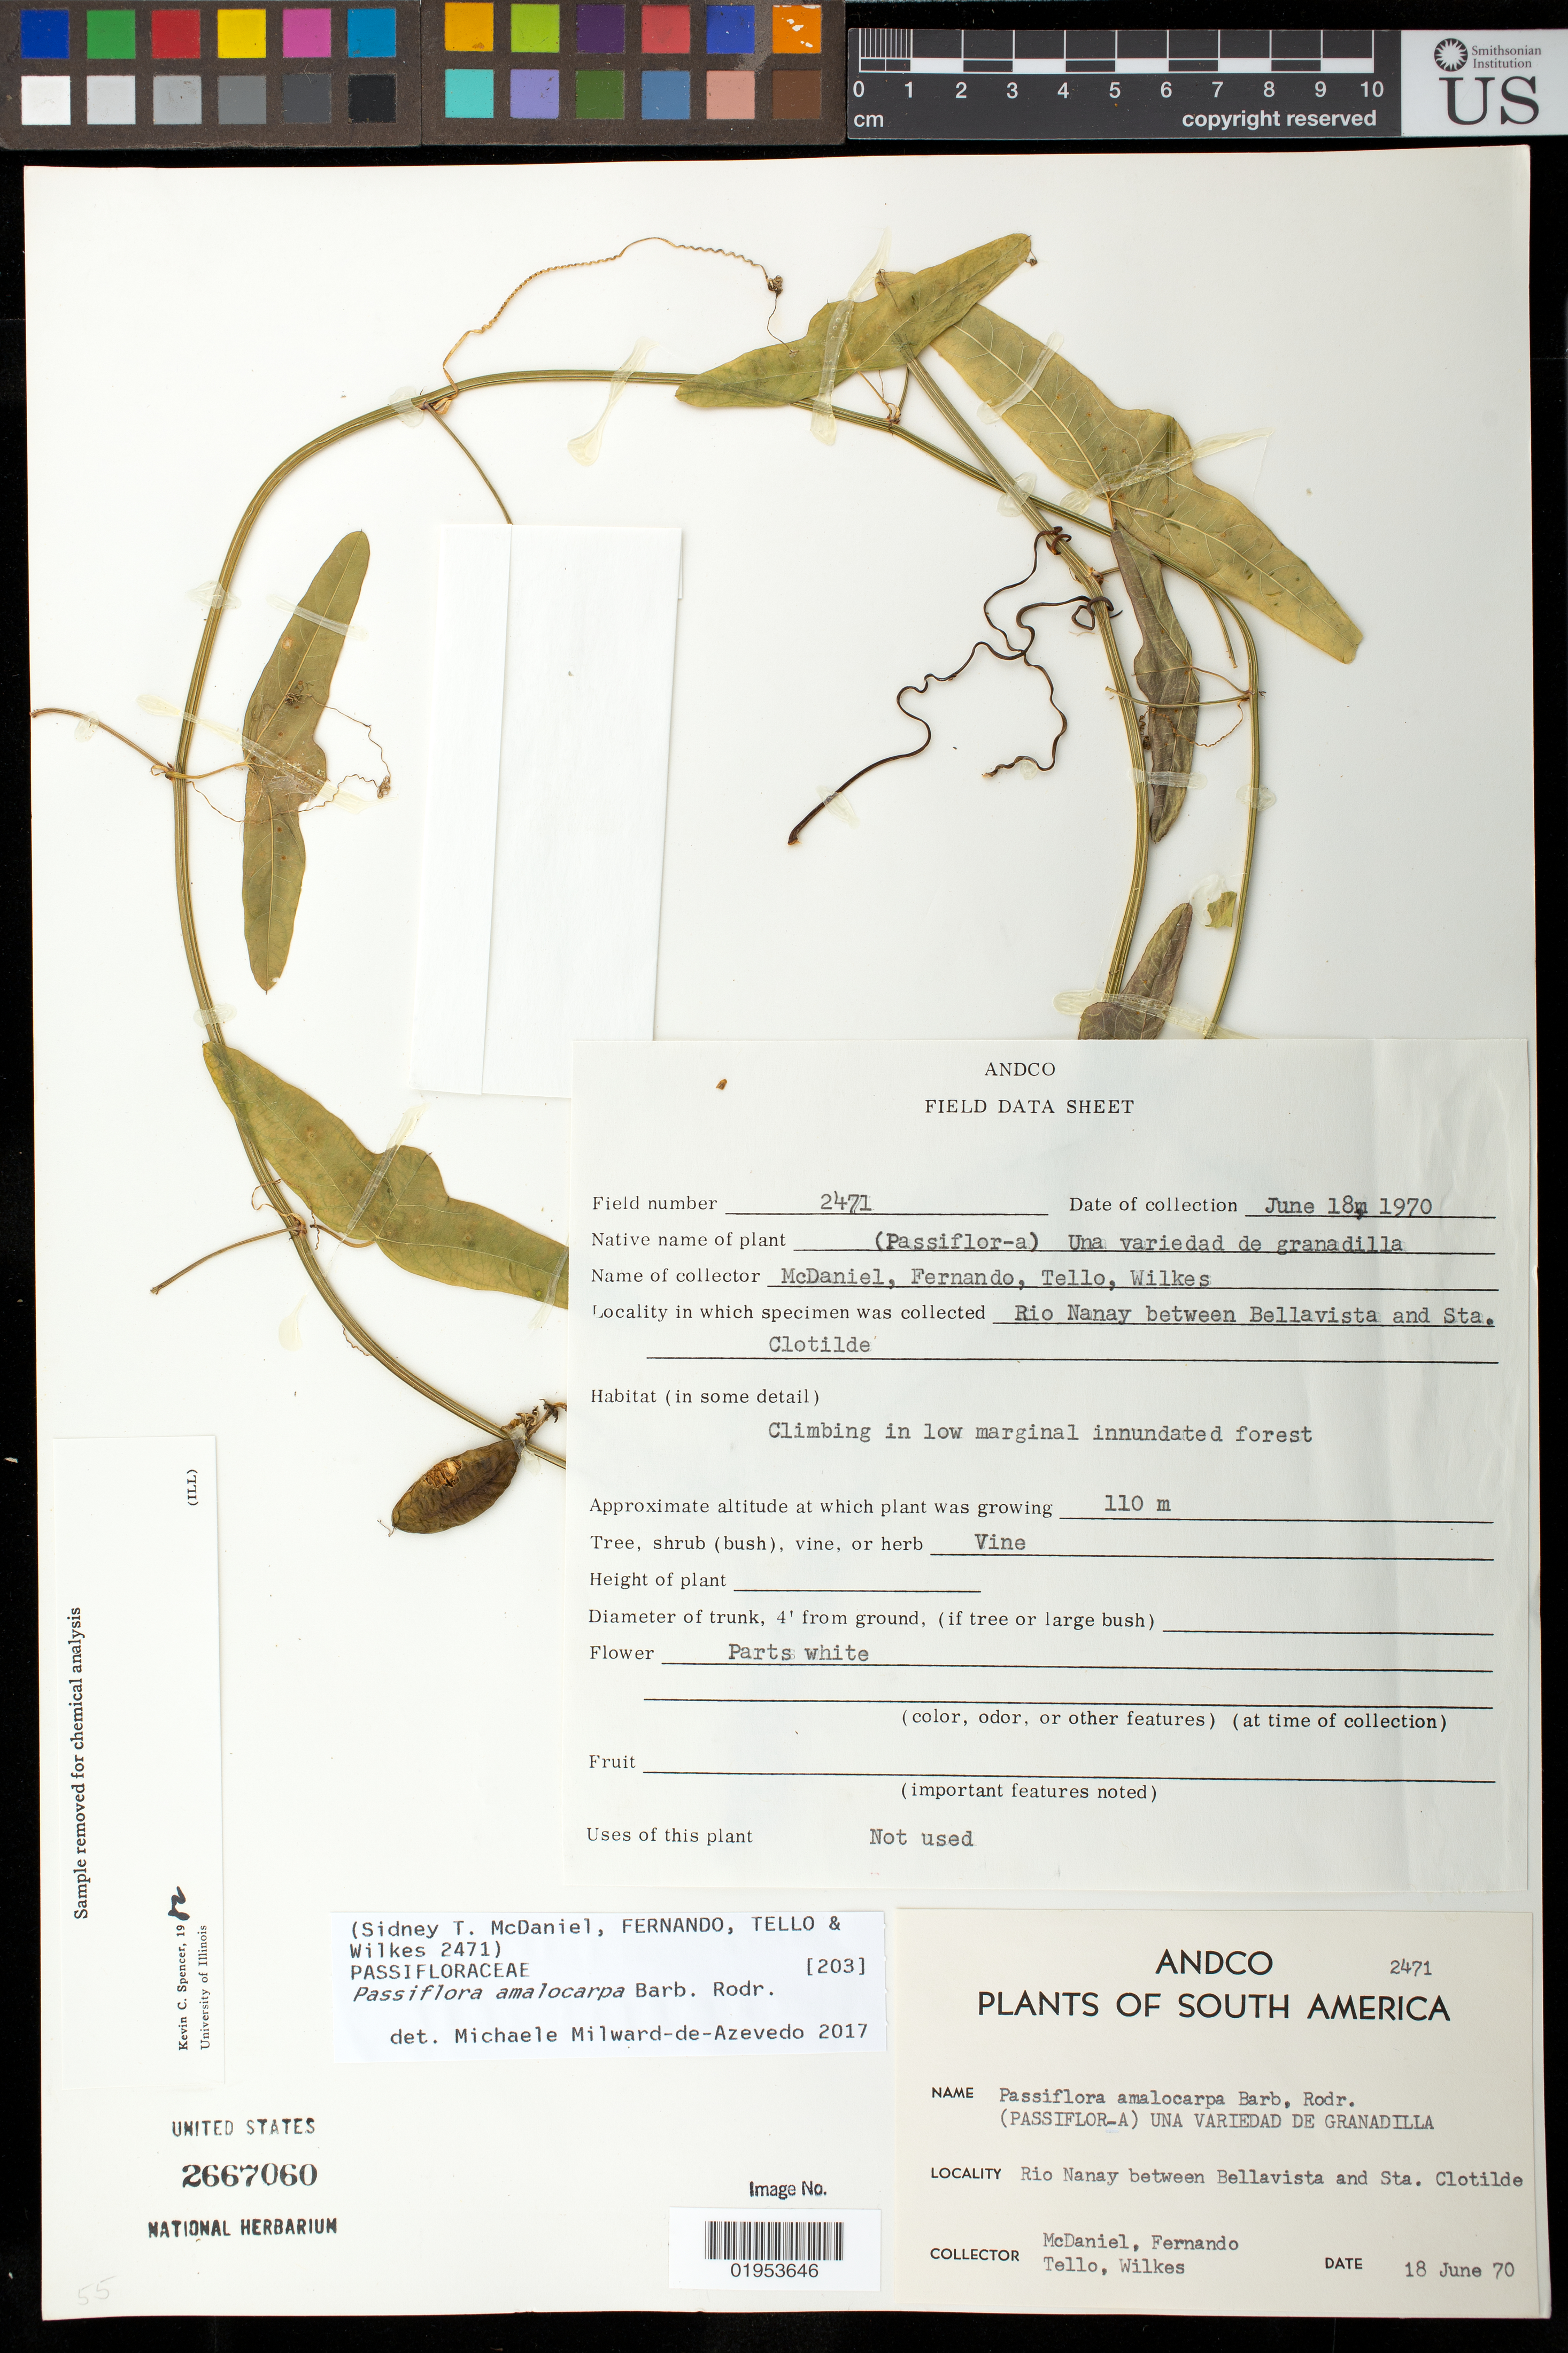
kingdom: Plantae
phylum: Tracheophyta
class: Magnoliopsida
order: Malpighiales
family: Passifloraceae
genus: Passiflora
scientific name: Passiflora amalocarpa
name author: Barb. Rodr.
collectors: -- McDaniel, -- Fernando, -. Tello & Wilkes Explor. Exped.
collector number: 2471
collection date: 1970-06-18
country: Peru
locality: Rio Nanay, between Bellavista and Sta. Clotilde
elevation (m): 110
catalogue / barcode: US 2667060